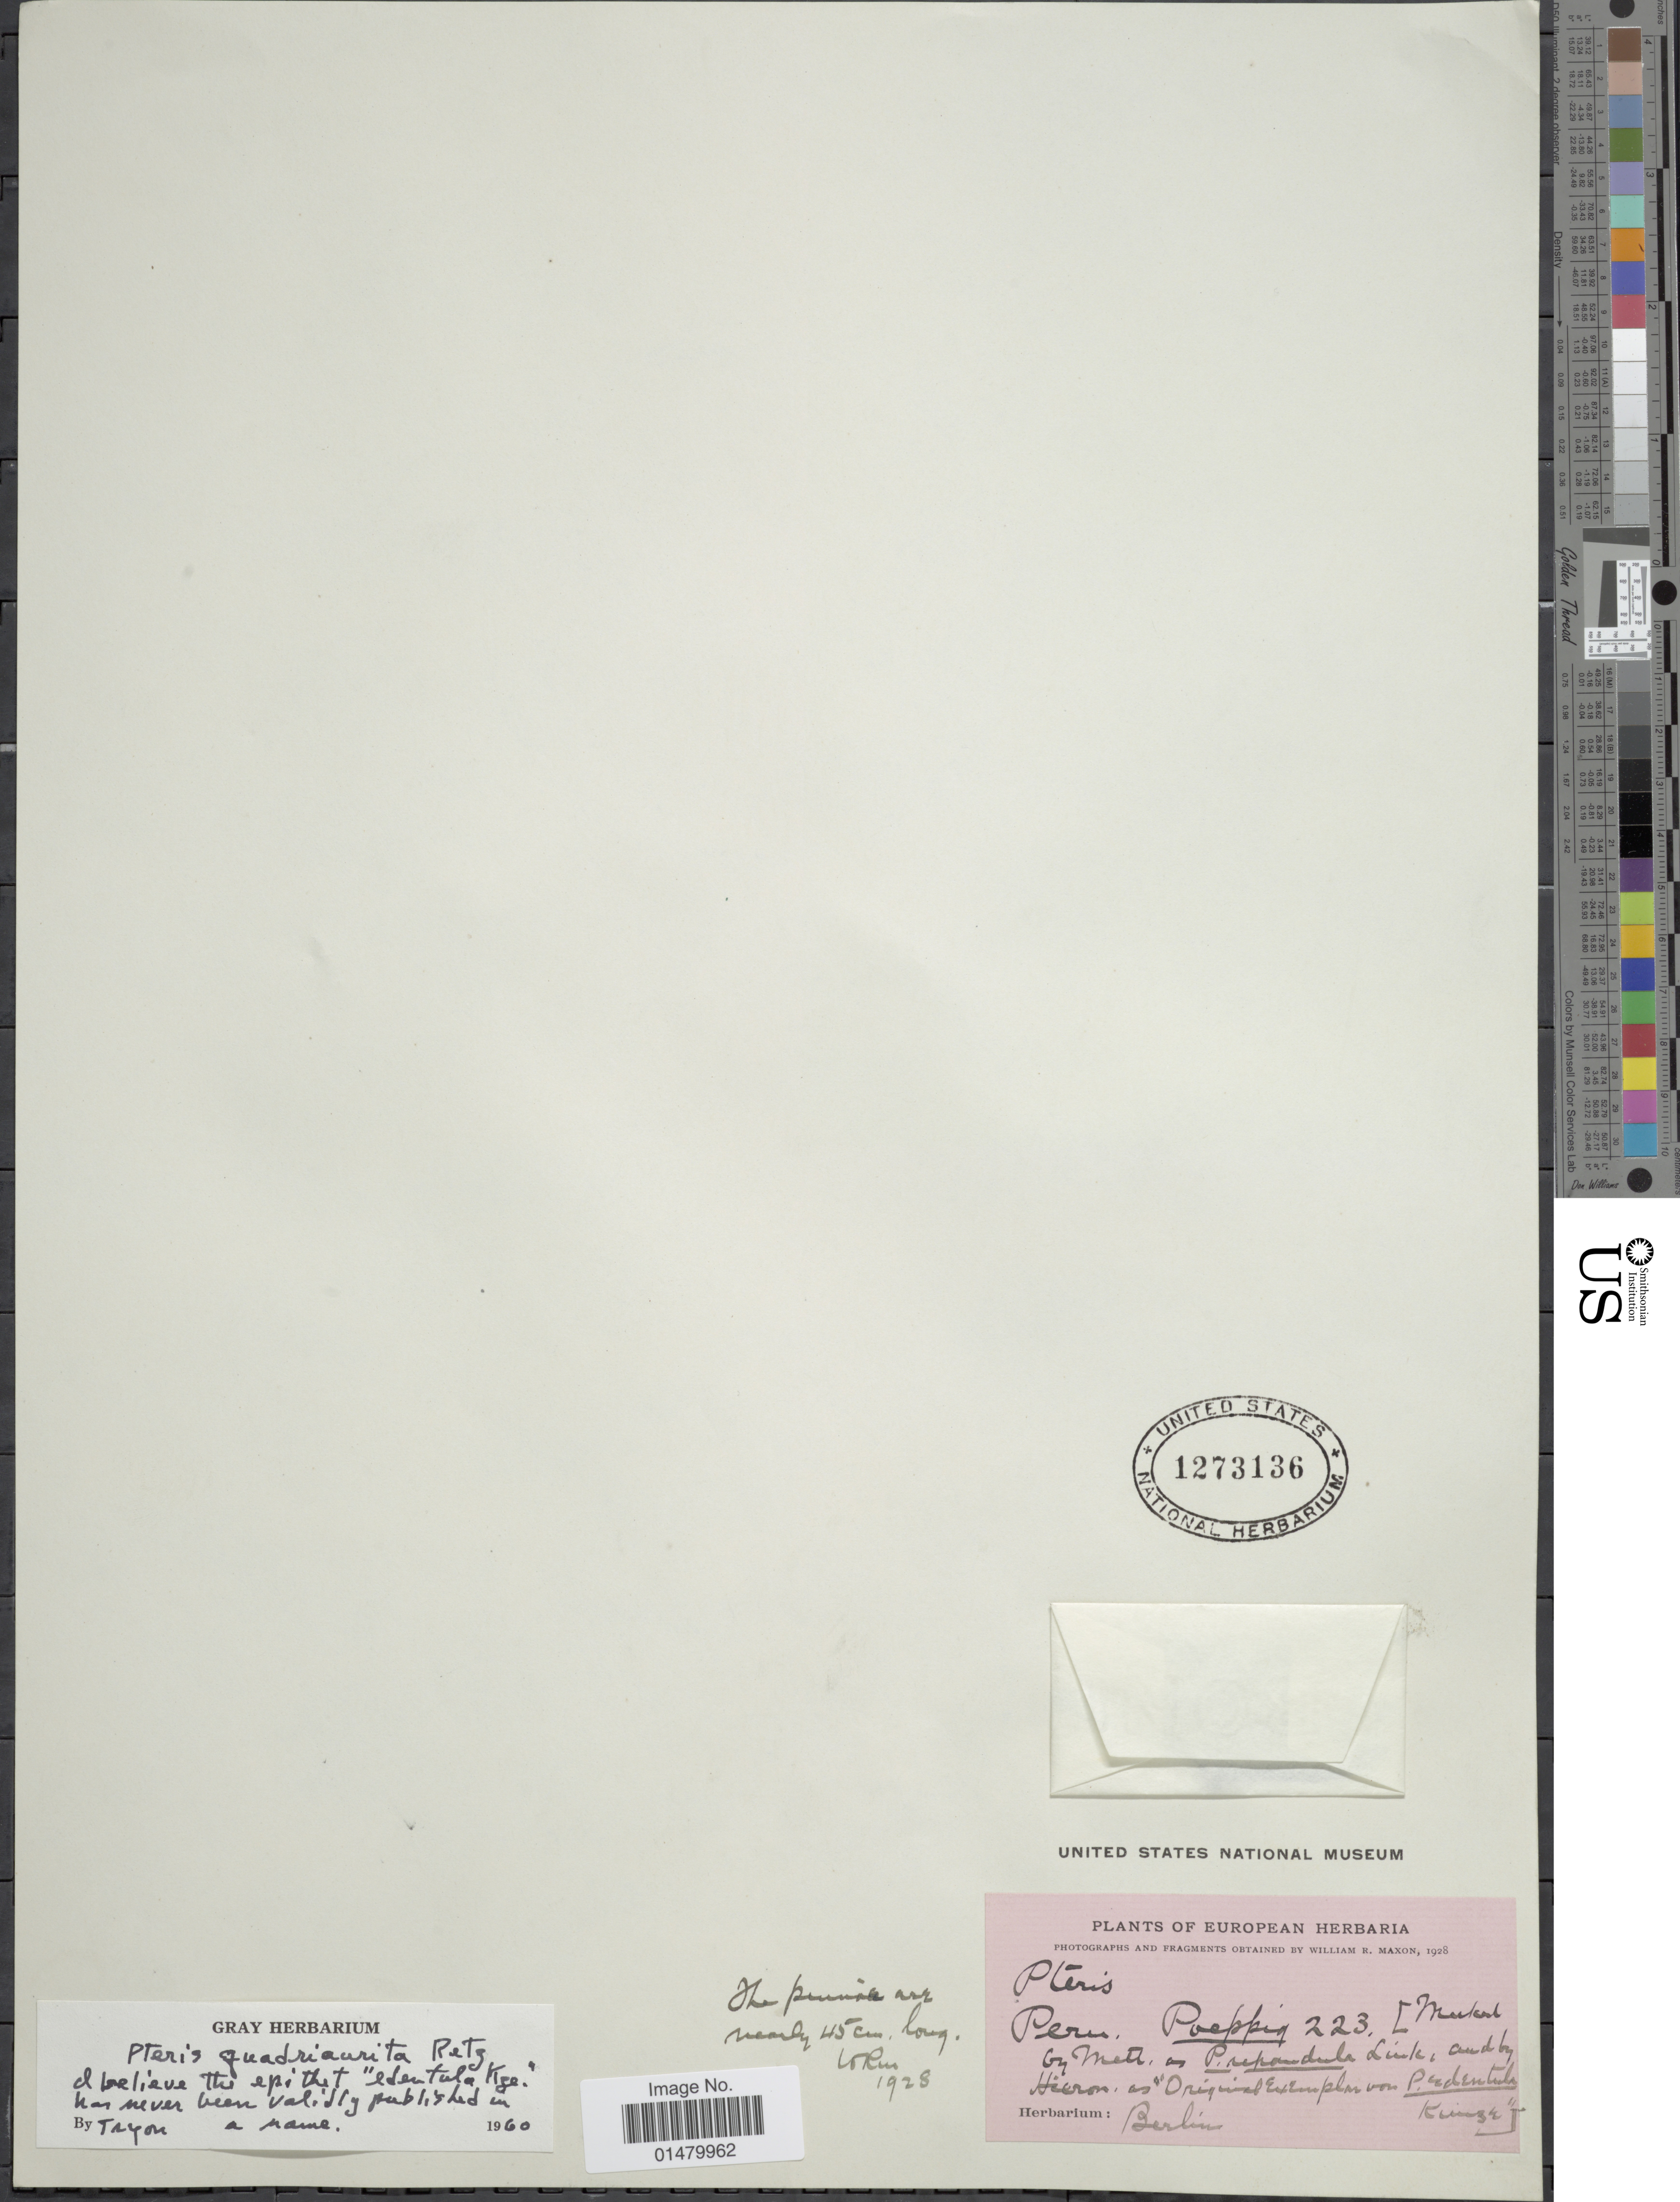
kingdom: Plantae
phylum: Tracheophyta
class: Polypodiopsida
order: Polypodiales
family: Pteridaceae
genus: Pteris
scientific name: Pteris quadriaurita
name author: Retz.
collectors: Poeppig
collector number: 223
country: Germany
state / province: Berlin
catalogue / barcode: US 1273136